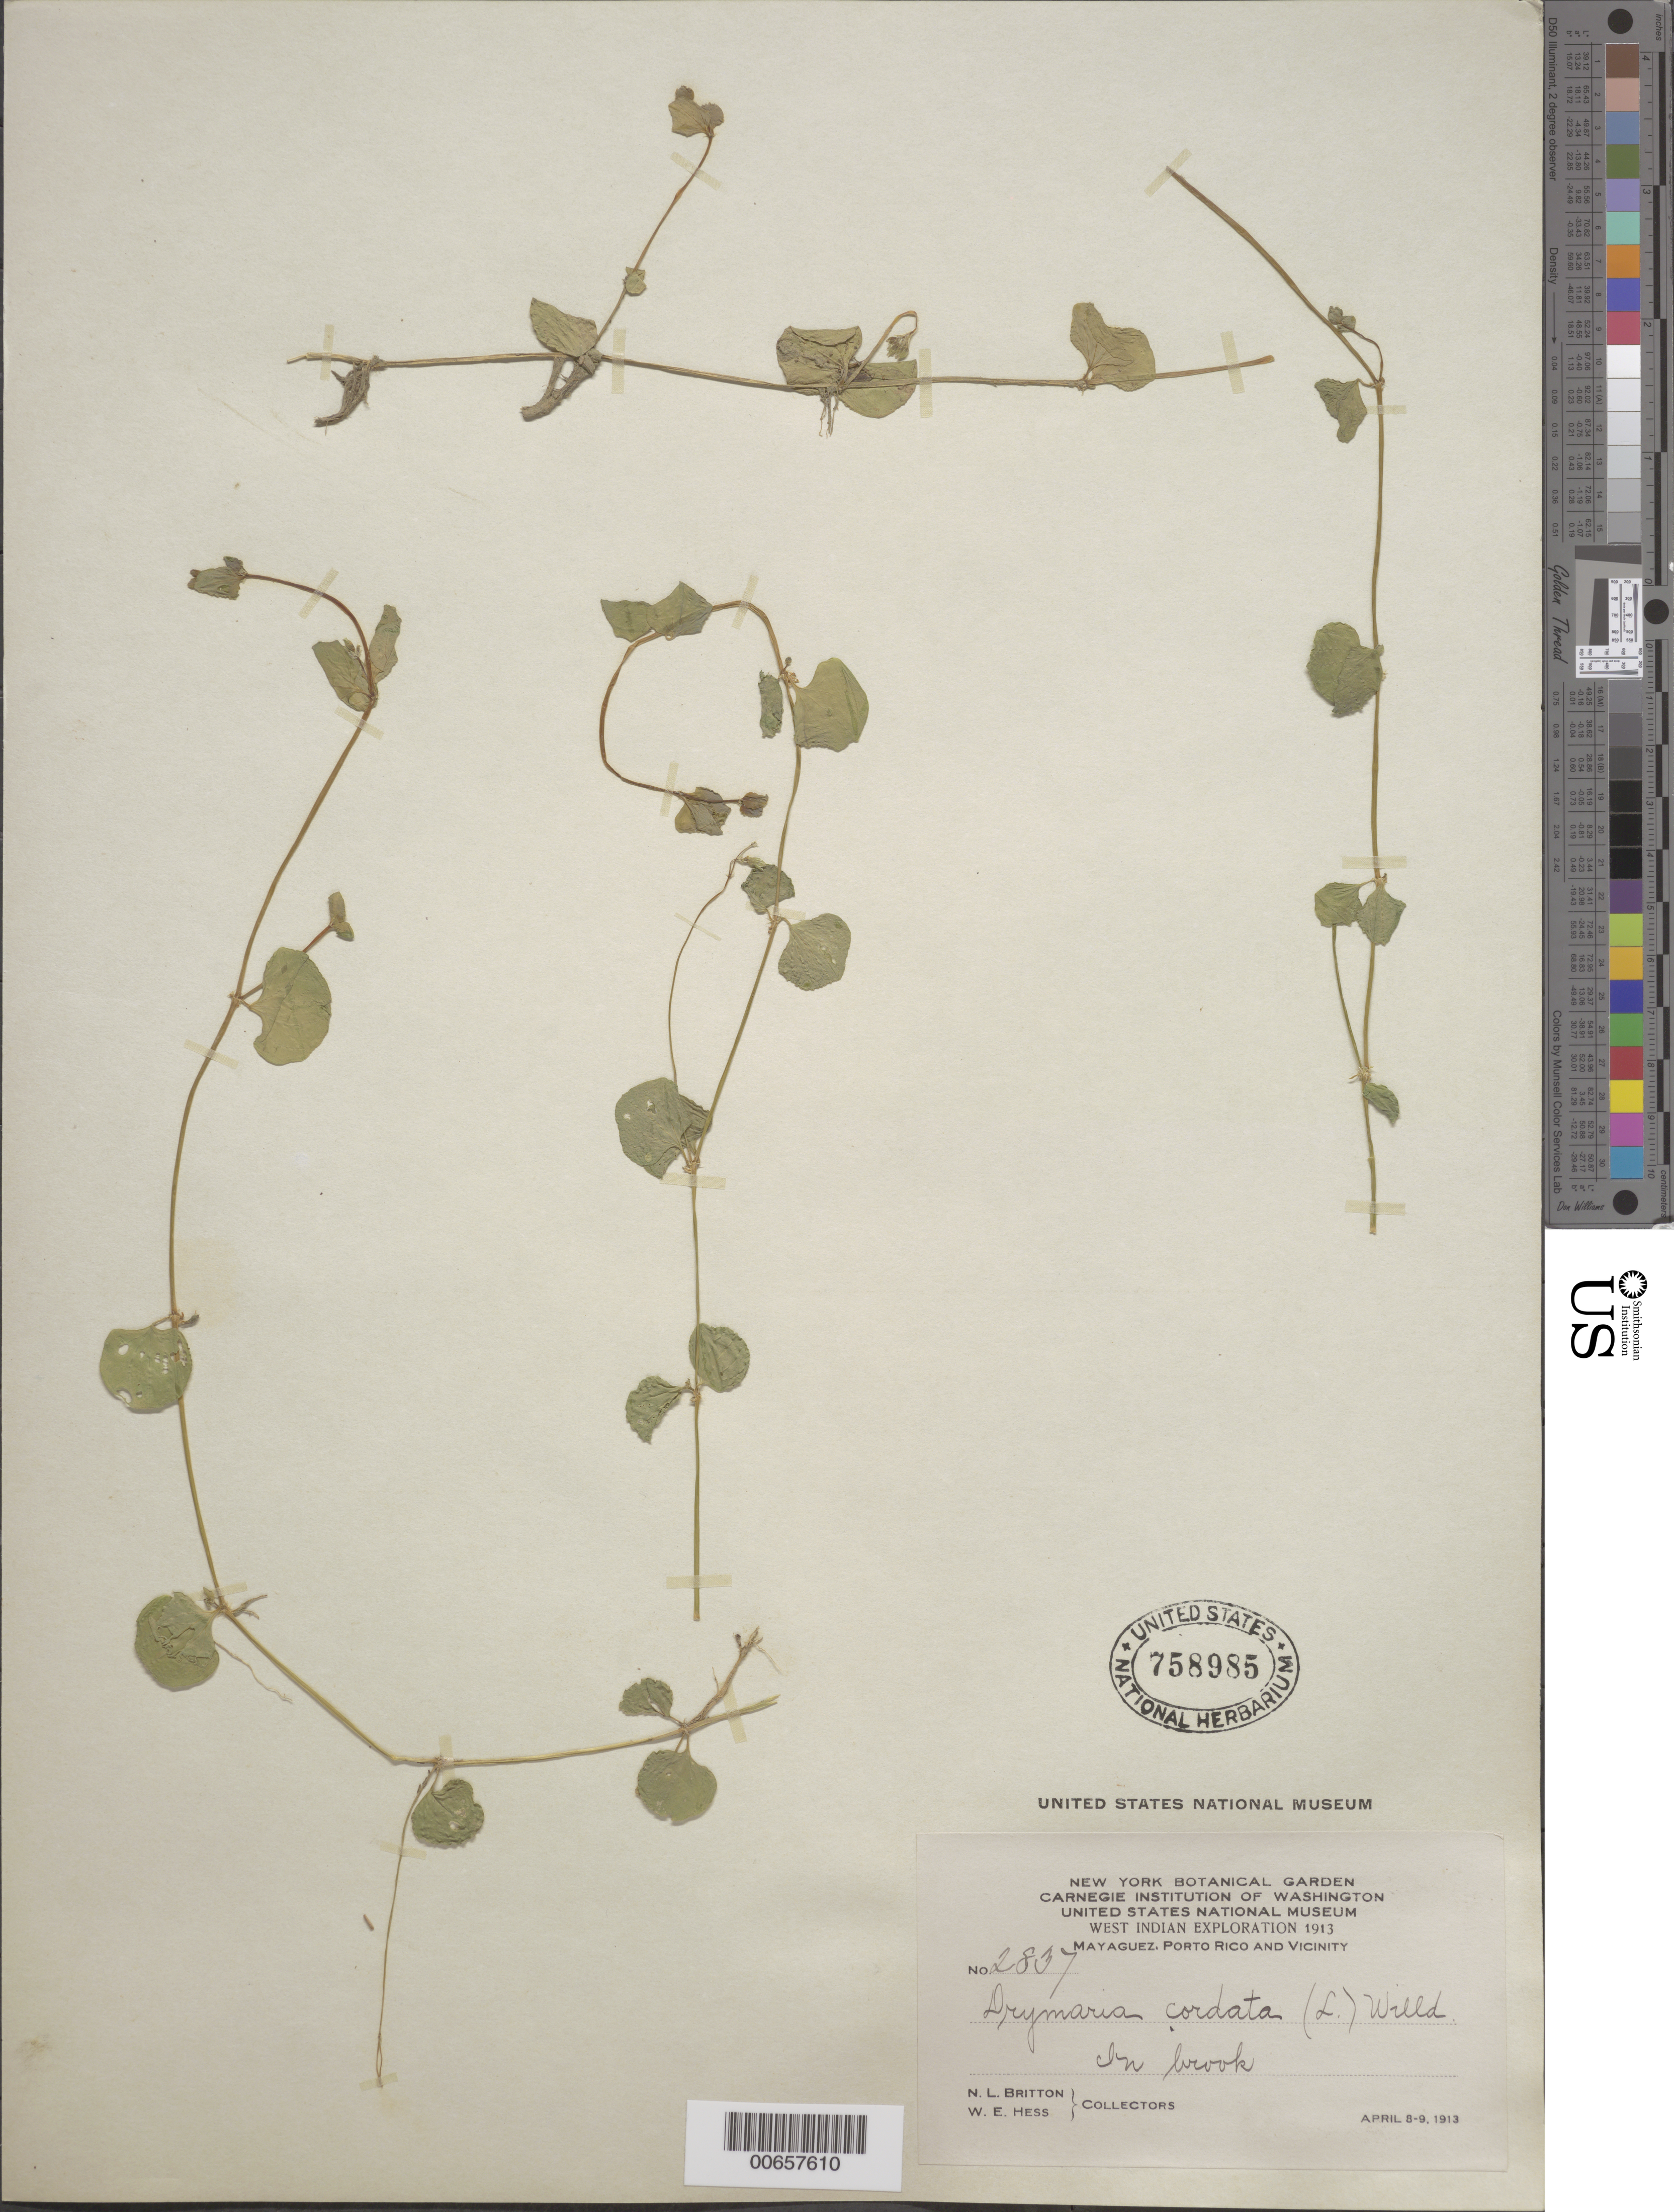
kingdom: Plantae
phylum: Tracheophyta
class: Magnoliopsida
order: Caryophyllales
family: Caryophyllaceae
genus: Drymaria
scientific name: Drymaria cordata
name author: (L.) Willd. ex Schult.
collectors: N. Britton & W. Hess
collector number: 2837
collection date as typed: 08 Apr 1913 and 09 Apr 1913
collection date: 1913-04-08,1913-04-09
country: Puerto Rico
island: Greater Antilles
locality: Mayaguez, vic of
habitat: In brook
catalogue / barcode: US 758985